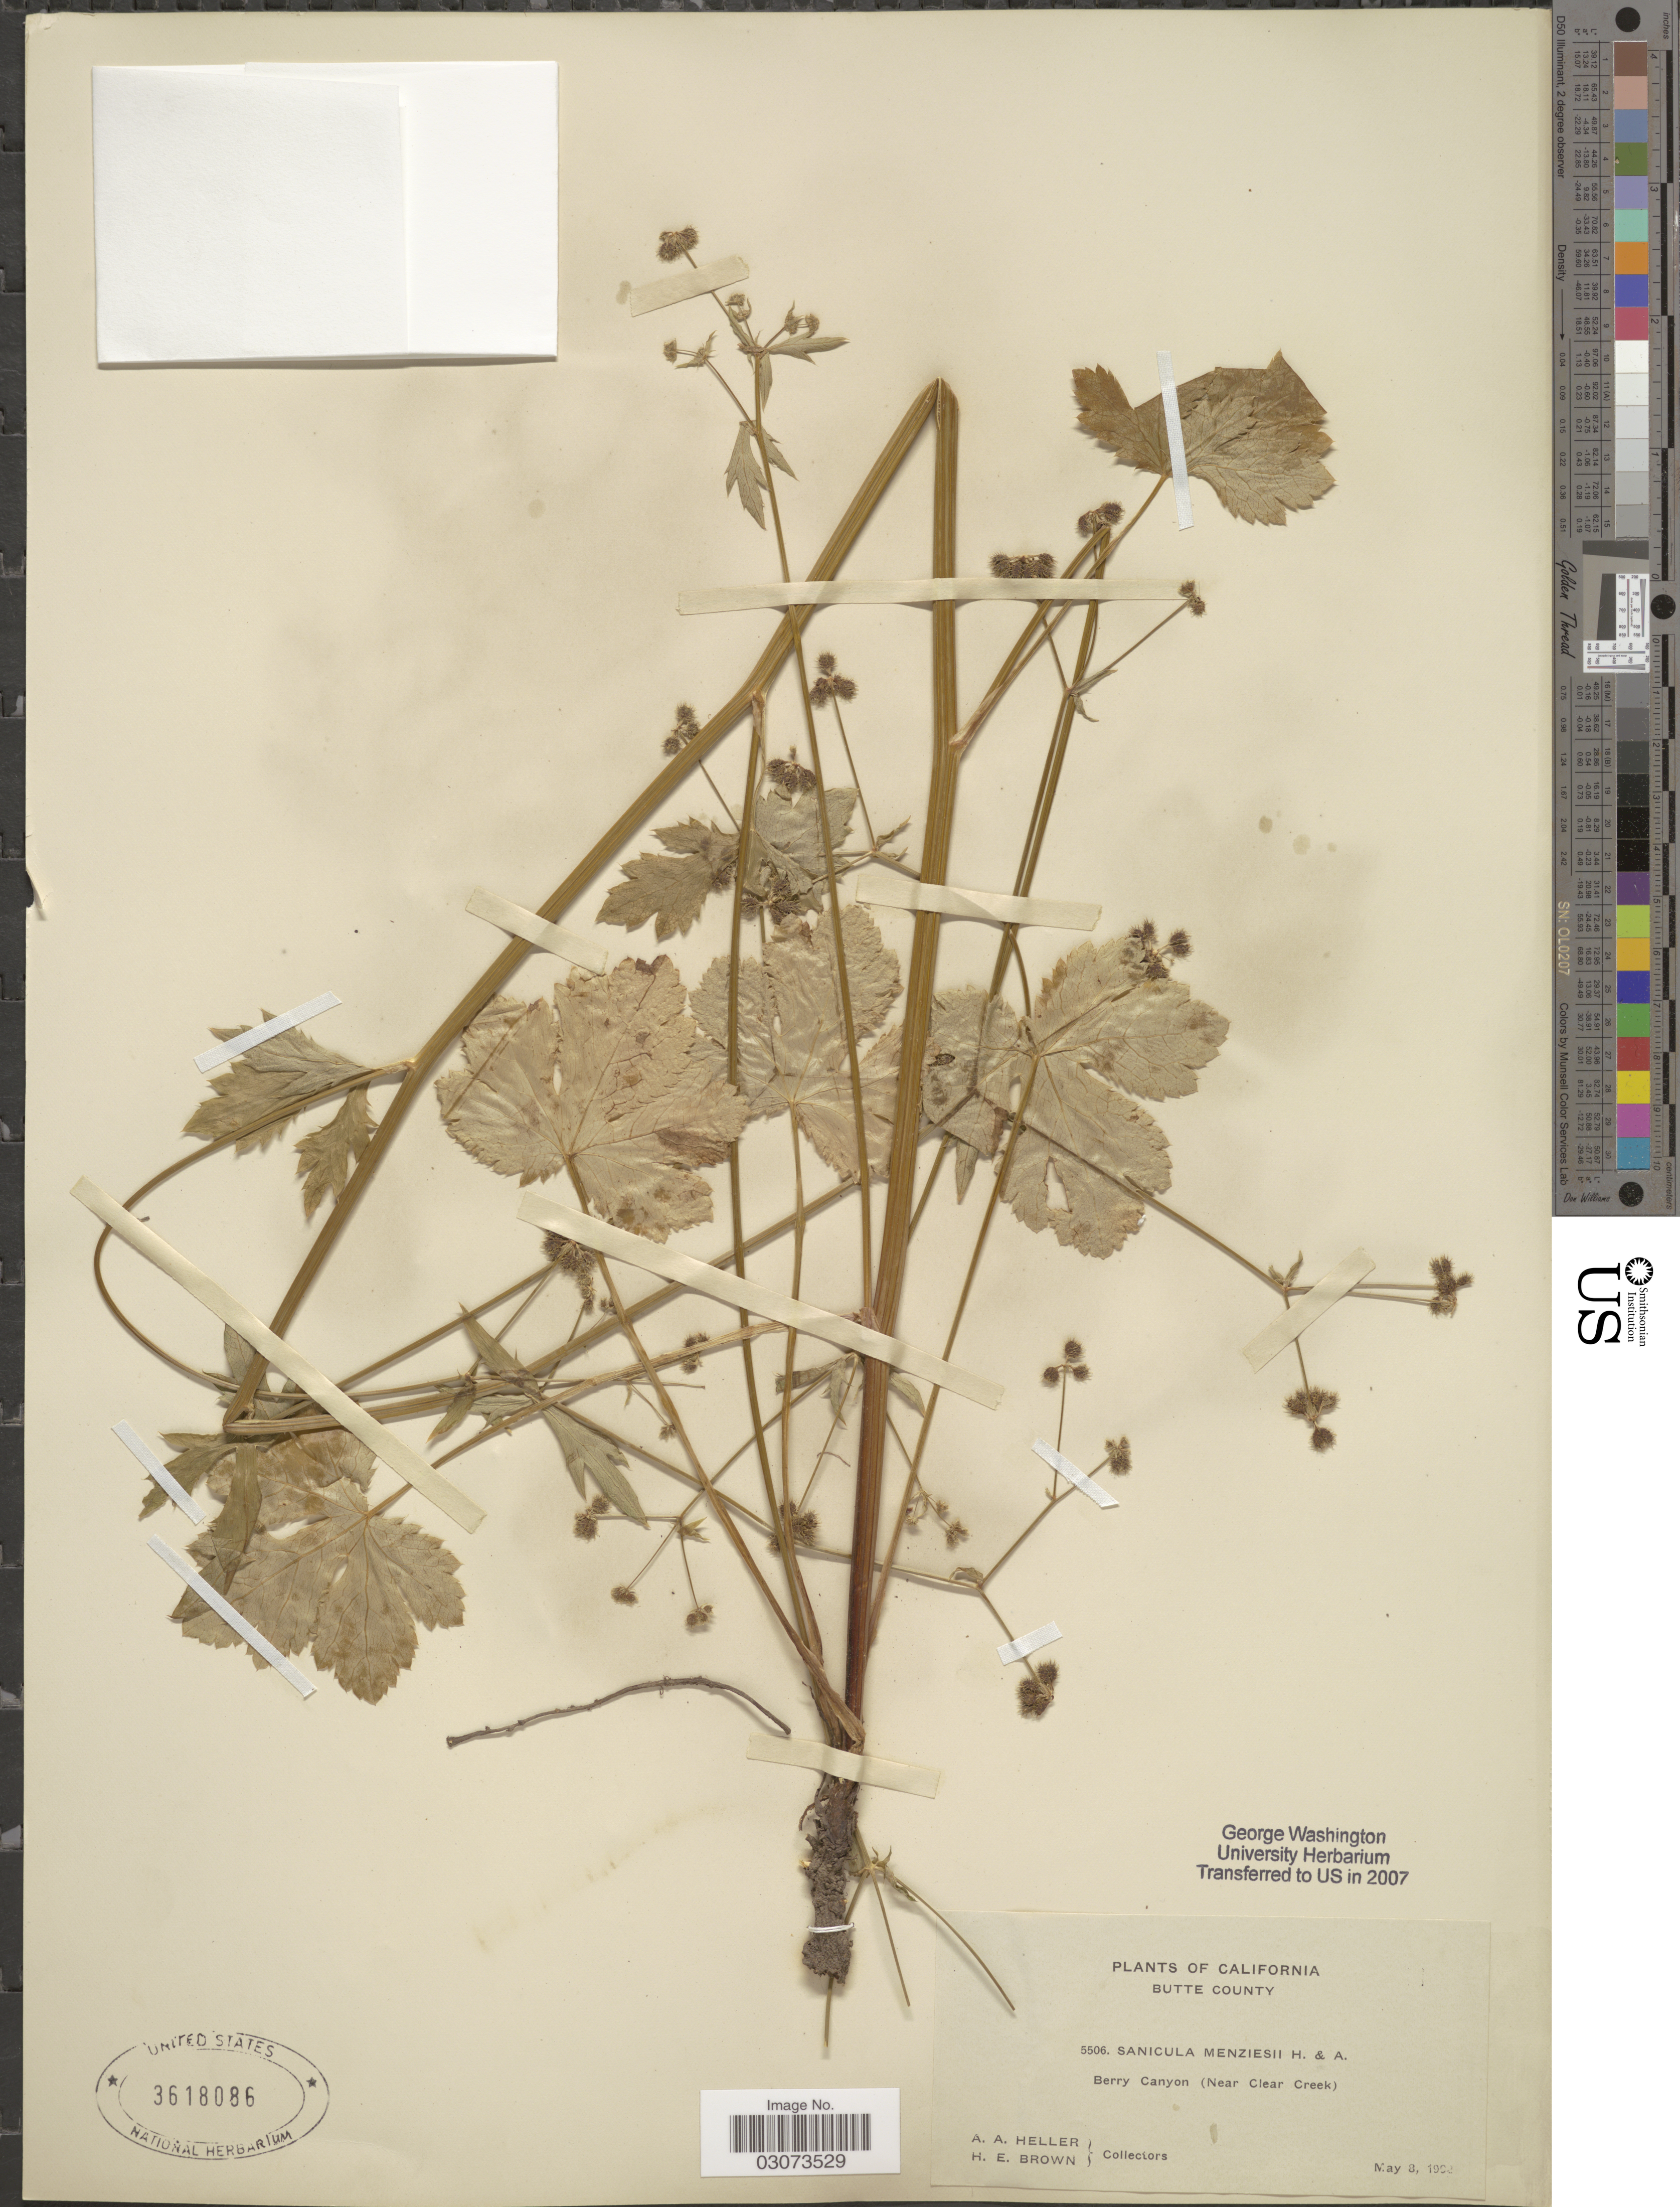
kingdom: Plantae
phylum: Tracheophyta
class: Magnoliopsida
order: Apiales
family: Apiaceae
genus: Sanicula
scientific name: Sanicula crassicaulis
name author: Poepp. ex DC.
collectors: A. A. Heller & H. E. Brown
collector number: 5506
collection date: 1902-05-08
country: United States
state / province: California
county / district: Butte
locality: Butte County. Berry Canyon (Near Clear Creek).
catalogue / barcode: US 3618086